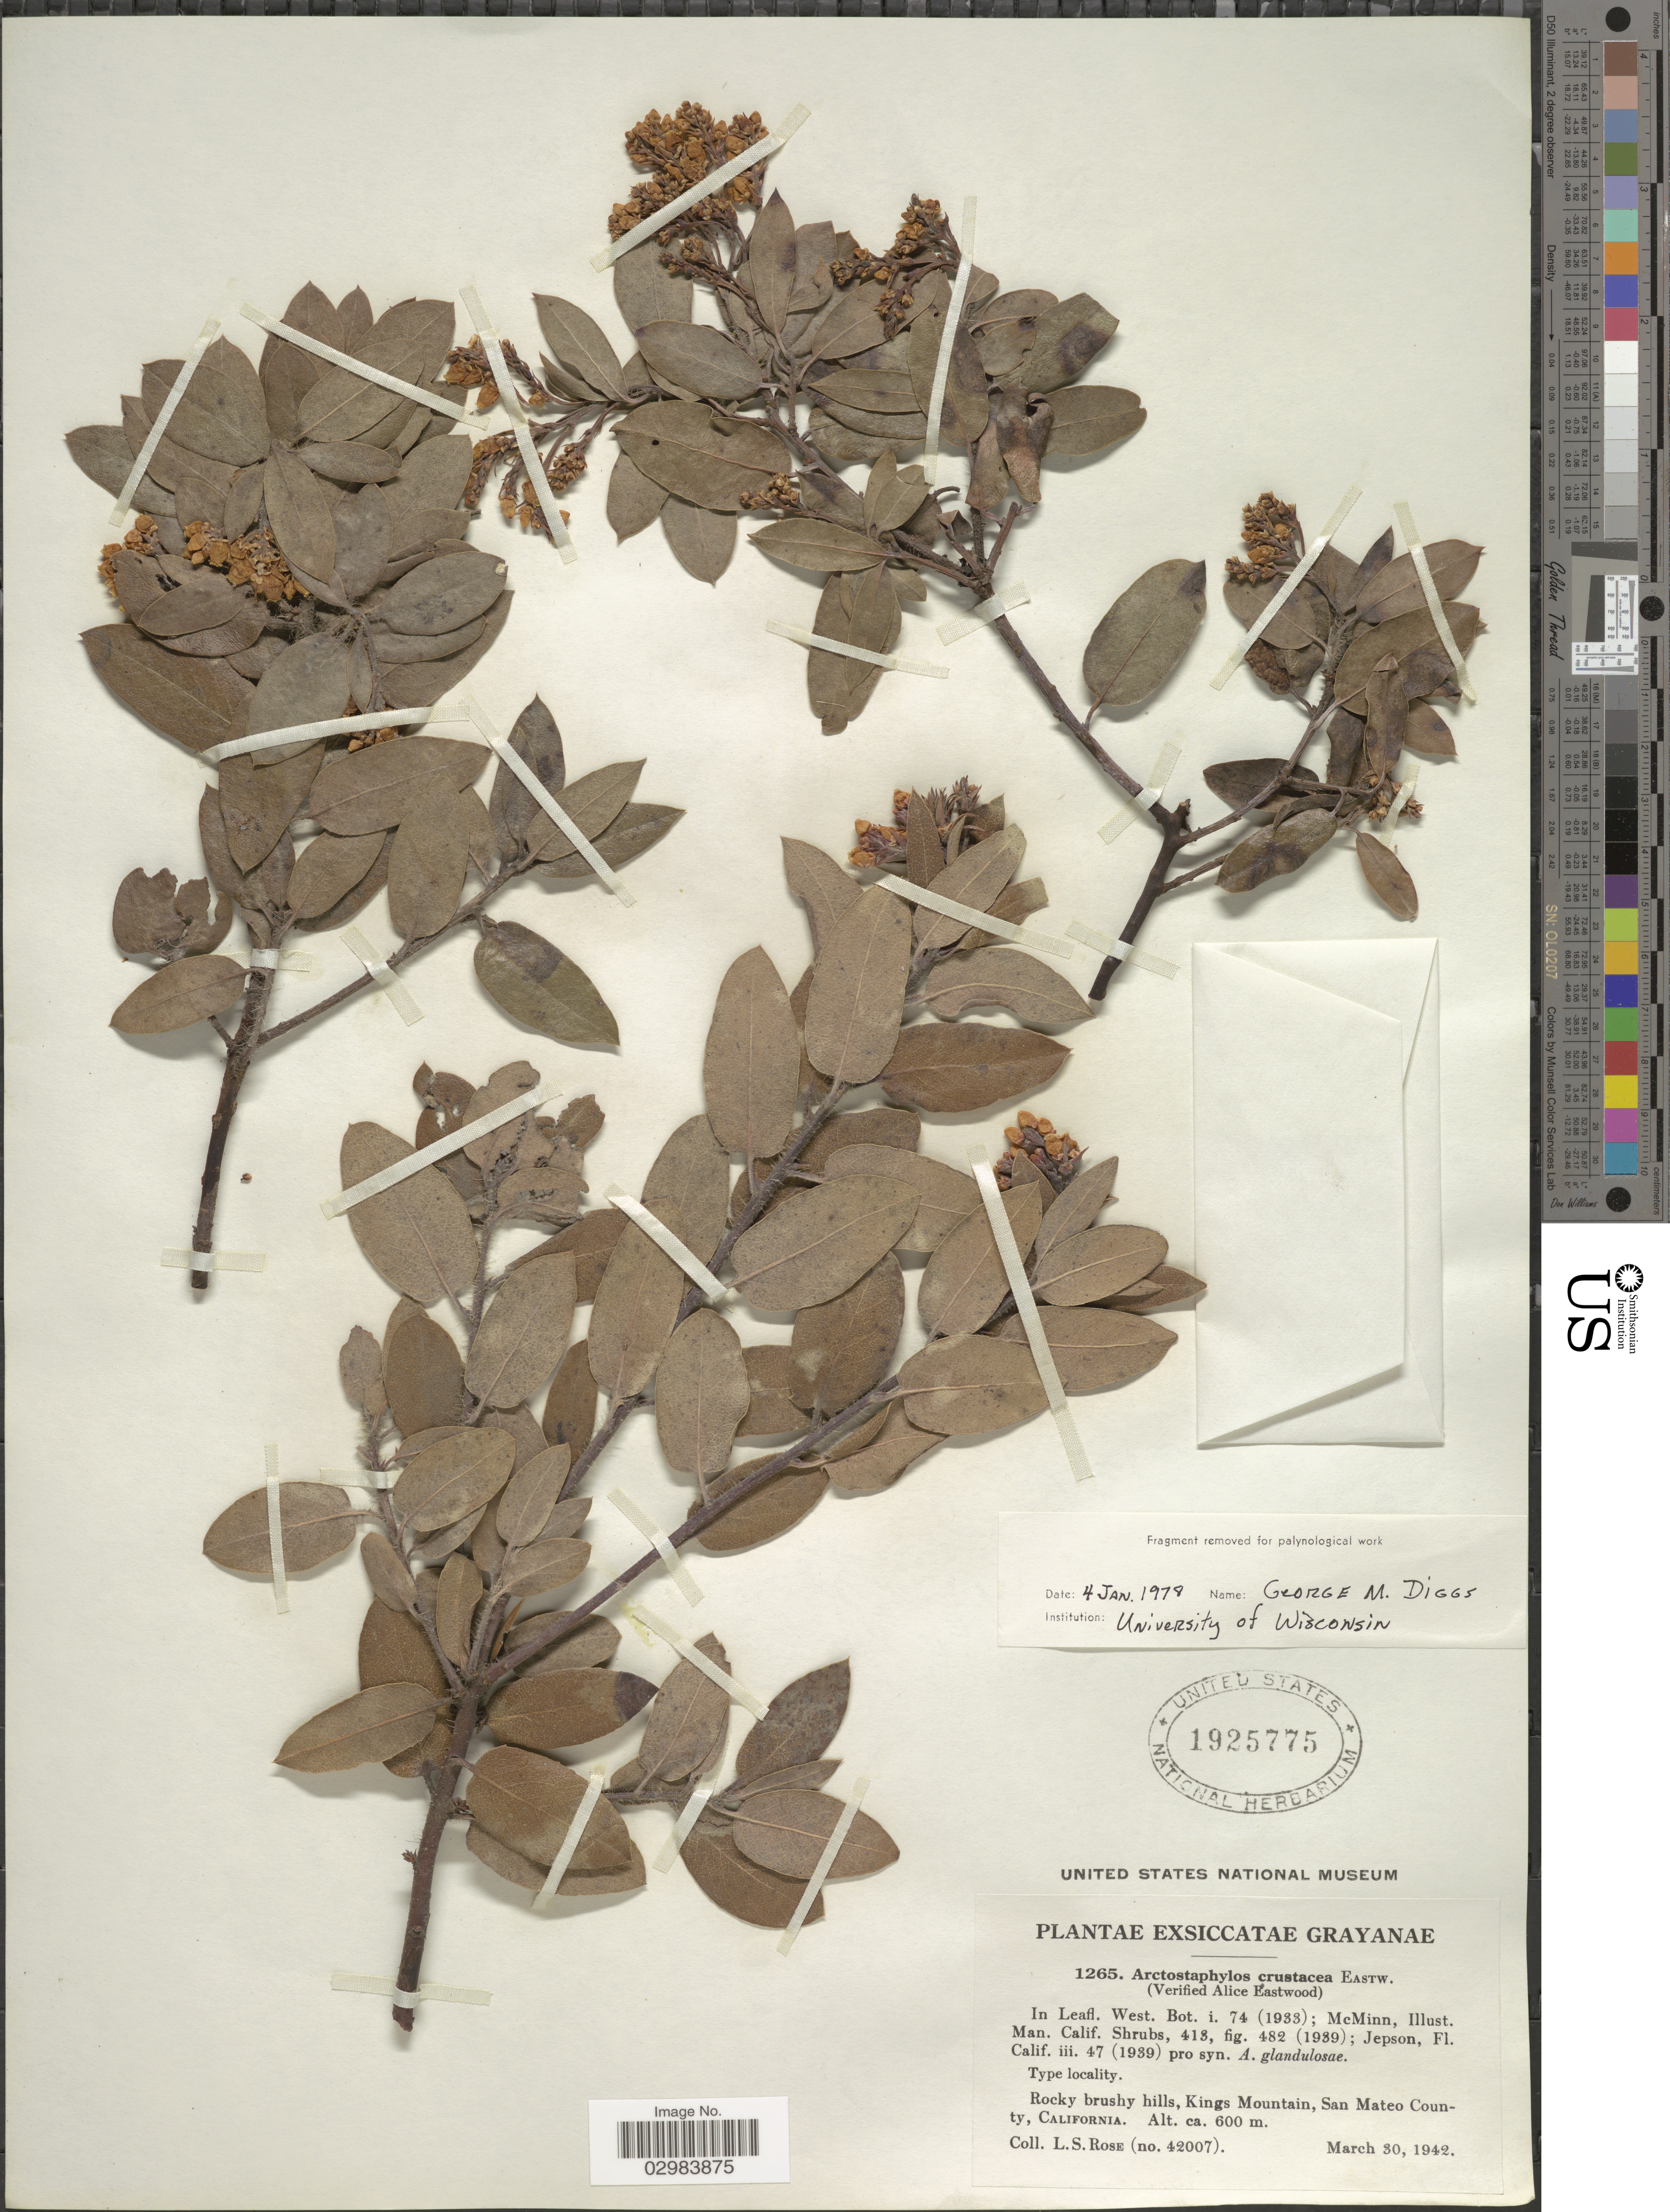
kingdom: Plantae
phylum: Tracheophyta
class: Magnoliopsida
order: Ericales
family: Ericaceae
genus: Arctostaphylos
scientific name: Arctostaphylos crustacea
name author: Eastw.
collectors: L. S. Rose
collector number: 42007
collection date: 1942-03-30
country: United States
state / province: California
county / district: San Mateo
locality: Rocky brushy hills, Kings Mountain, San Mateo County.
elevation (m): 600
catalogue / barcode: US 1925775